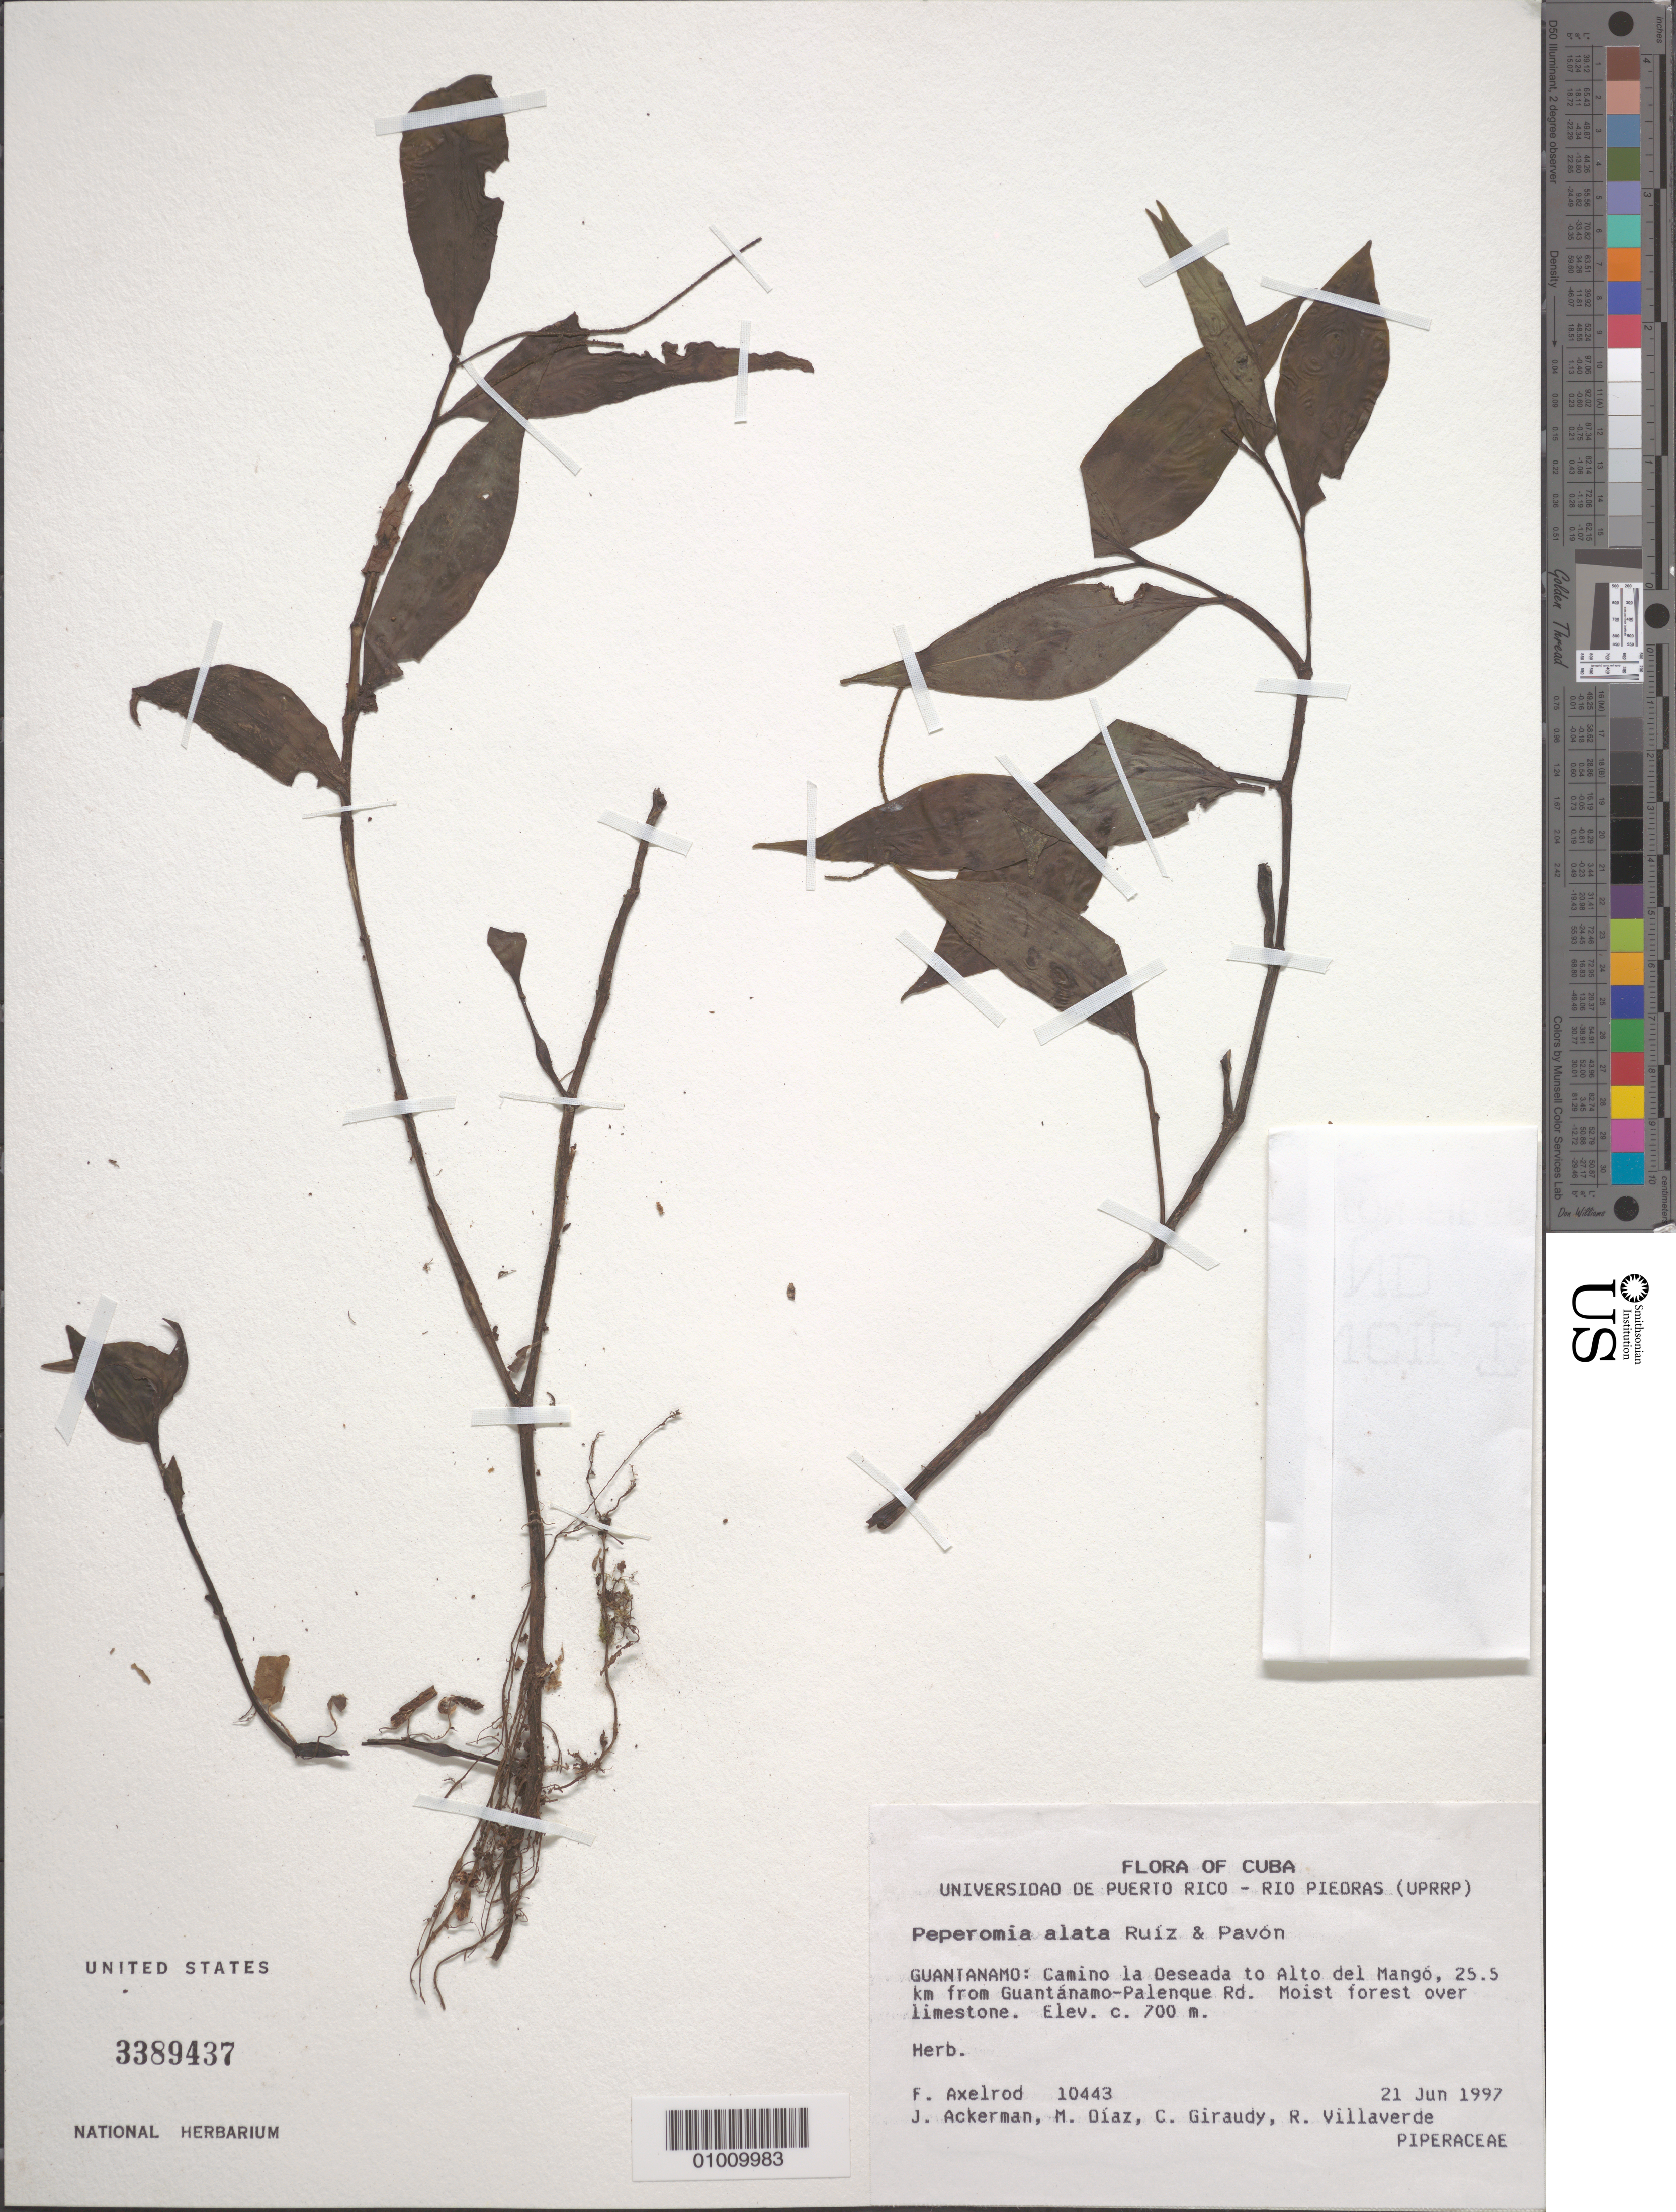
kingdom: Plantae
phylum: Tracheophyta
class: Magnoliopsida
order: Piperales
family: Piperaceae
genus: Peperomia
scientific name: Peperomia alata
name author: Ruiz & Pav.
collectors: F. S. Axelrod, J. D. Ackerman, M. Díaz & R. Villaverde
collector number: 10443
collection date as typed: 21 Jun 1997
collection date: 1997-06-21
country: Cuba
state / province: Guantánamo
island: Cuba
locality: Camino la Deseada to Alto del Mango, 25 5km from Guantánamo-Palenque Rd Moist forest over limestone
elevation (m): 700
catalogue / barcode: US 3389437